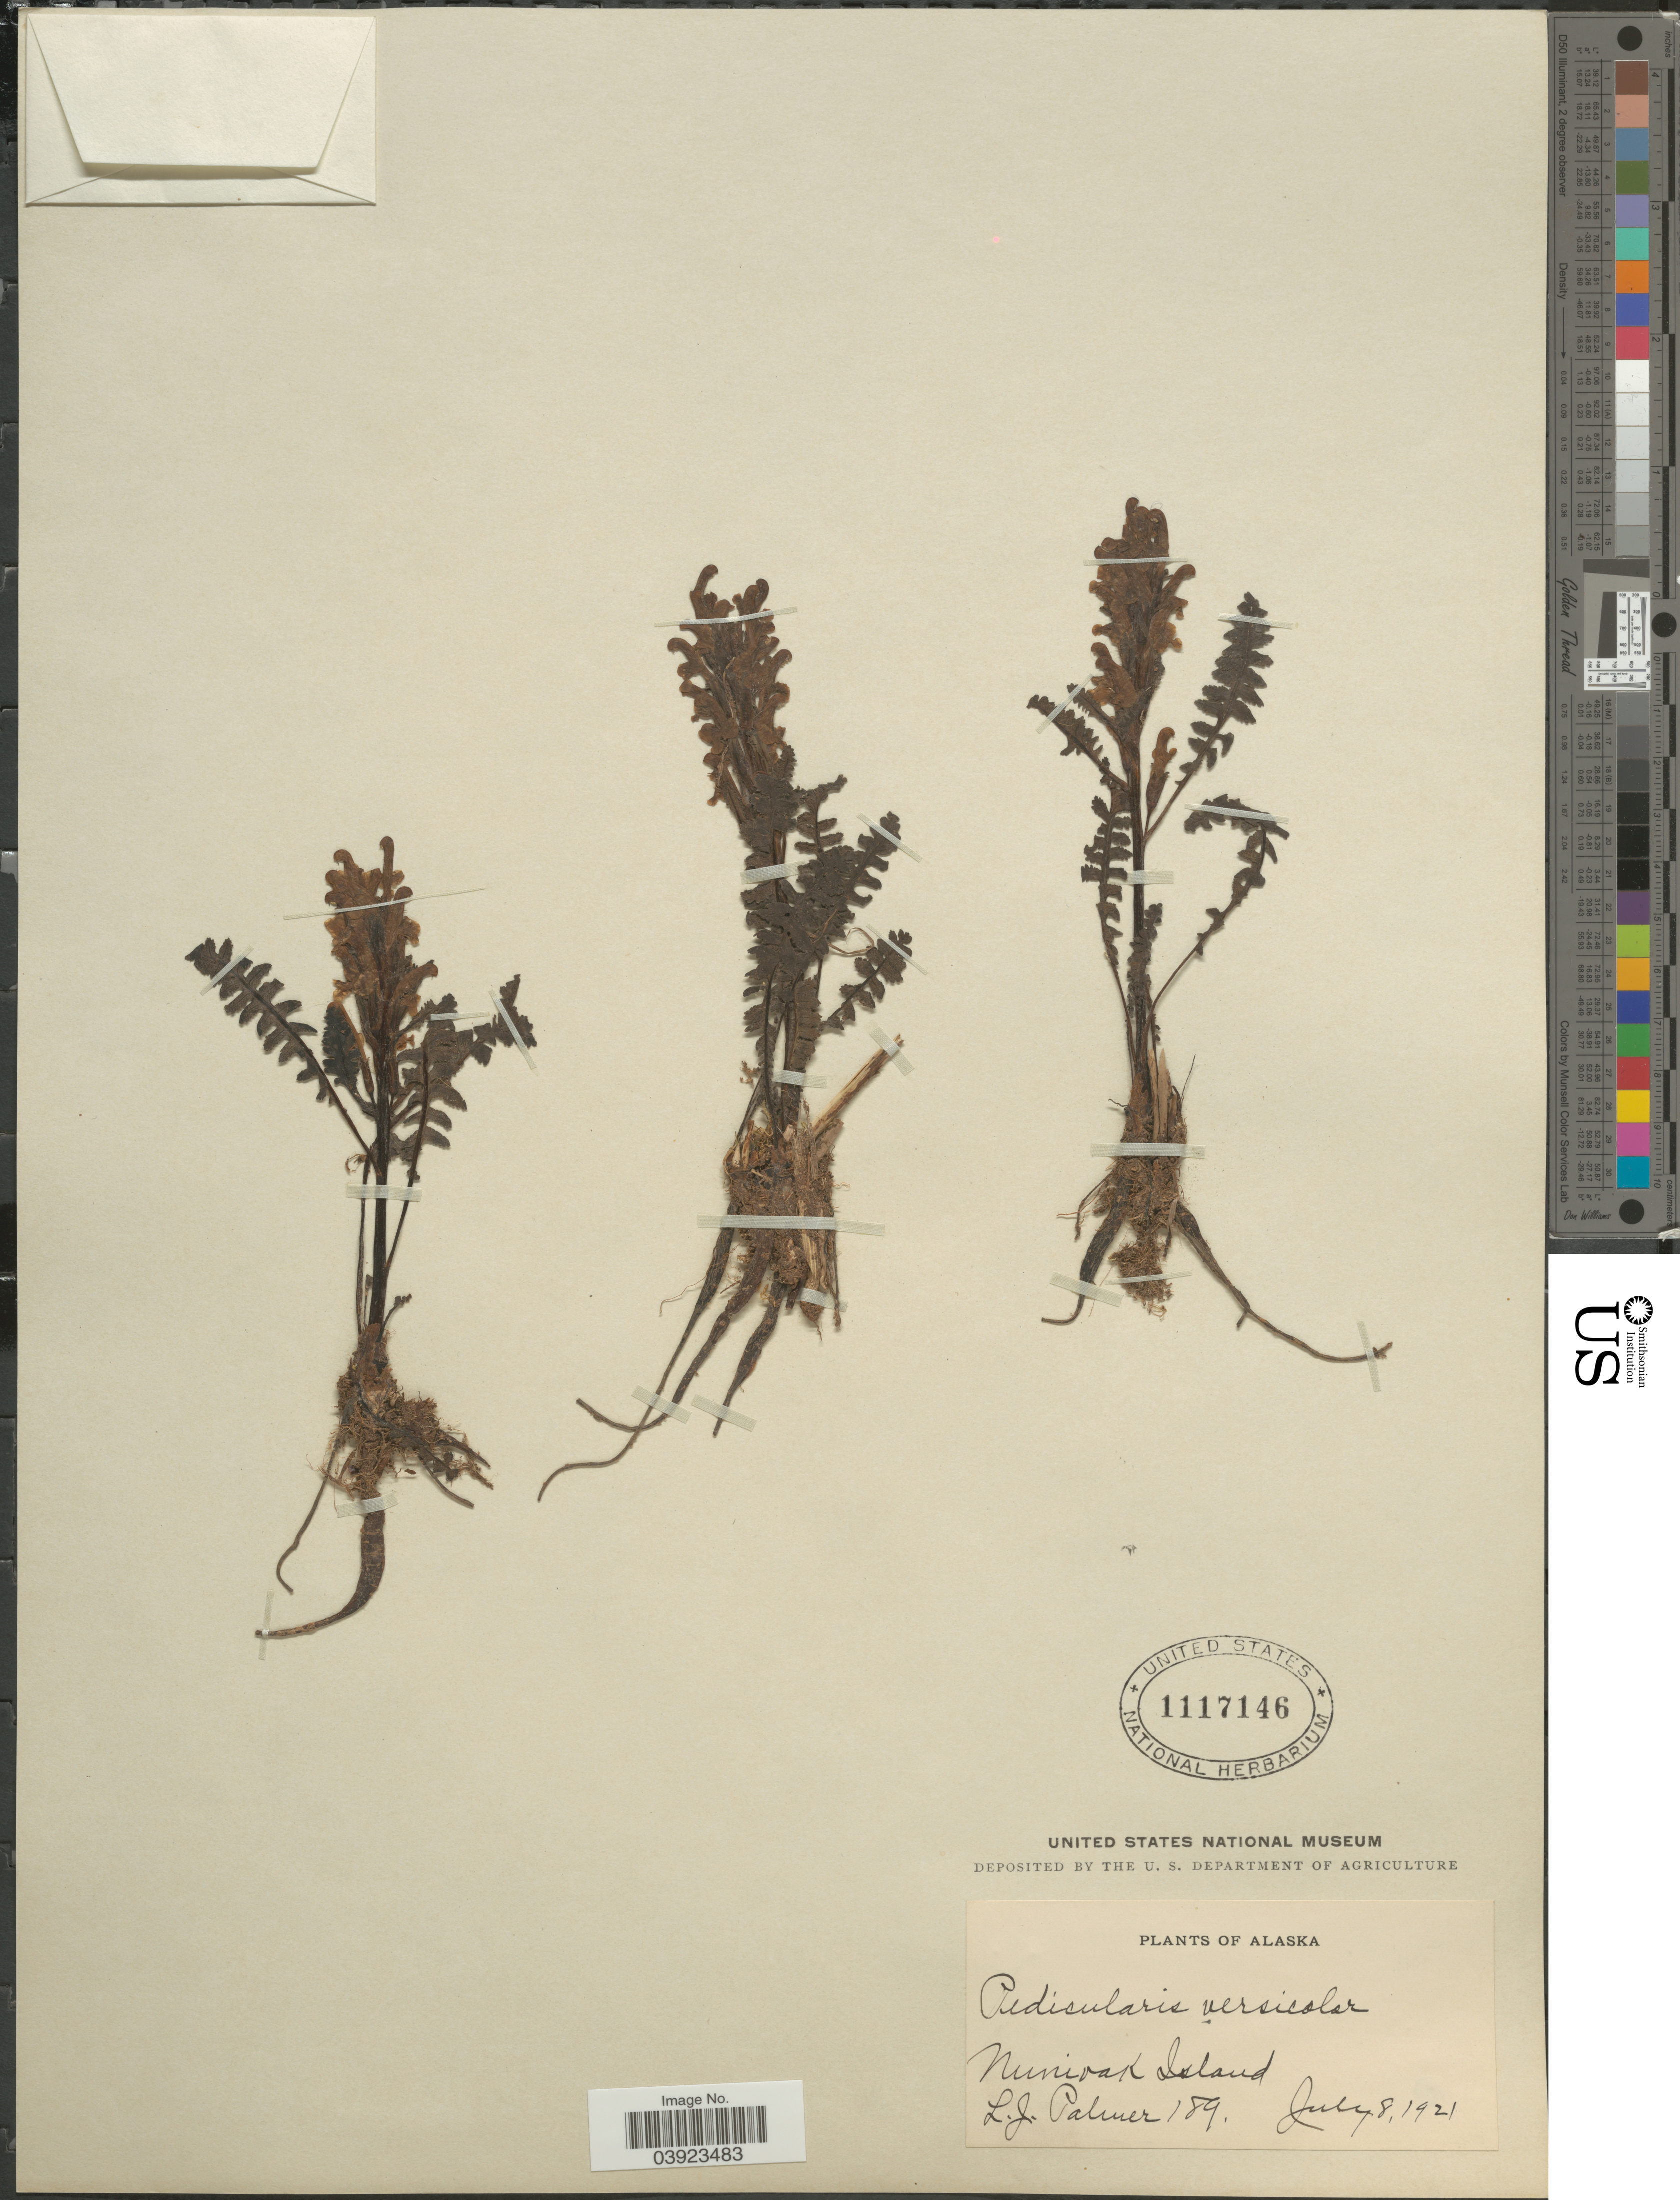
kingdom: Plantae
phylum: Tracheophyta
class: Magnoliopsida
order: Lamiales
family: Orobanchaceae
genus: Pedicularis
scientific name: Pedicularis versicolor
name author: Wahlenb.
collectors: L. J. Palmer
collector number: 189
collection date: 1921-07-08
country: United States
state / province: Alaska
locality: Ninivak Island.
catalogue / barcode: US 1117146